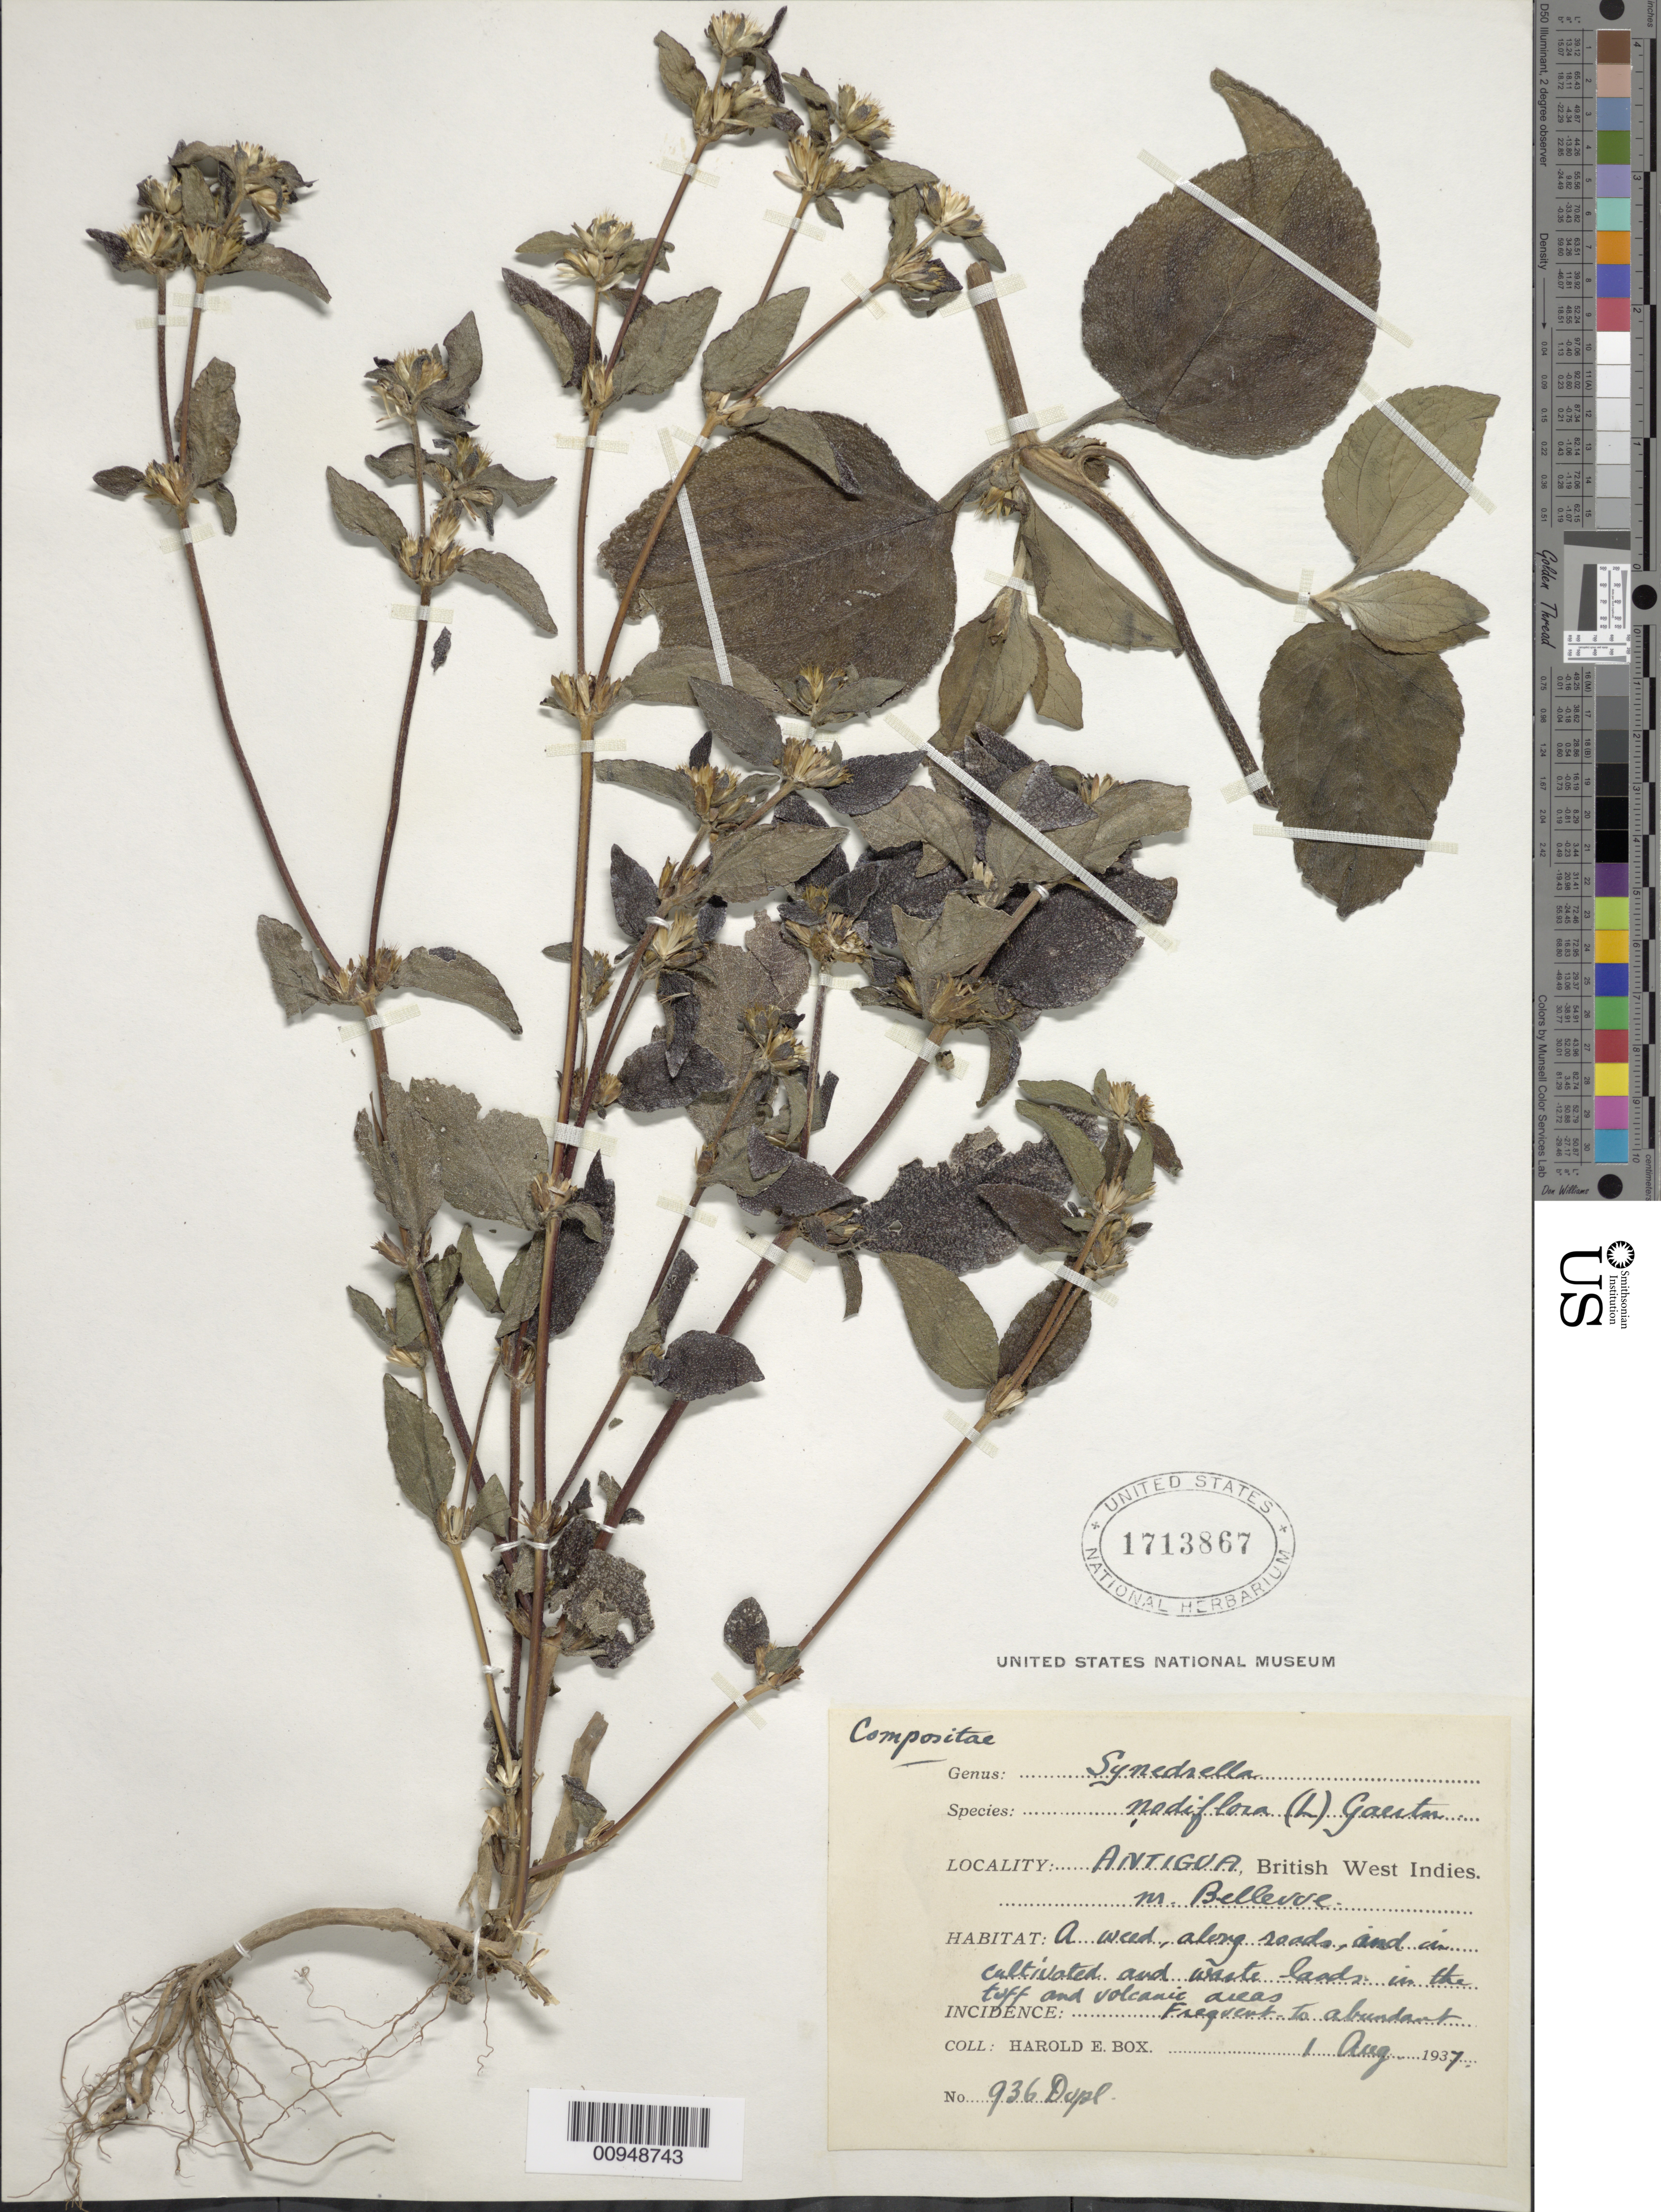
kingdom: Plantae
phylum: Tracheophyta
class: Magnoliopsida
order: Asterales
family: Asteraceae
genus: Synedrella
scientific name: Synedrella nodiflora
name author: (L.) Gaertn.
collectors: H. E. Box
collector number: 936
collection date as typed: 01 Aug 1937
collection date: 1937-08-01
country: Antigua and Barbuda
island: Antigua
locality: M. Bellevue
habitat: Along roads and in cultivated and waste lands in the tuff and volcanic areas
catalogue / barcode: US 1713867